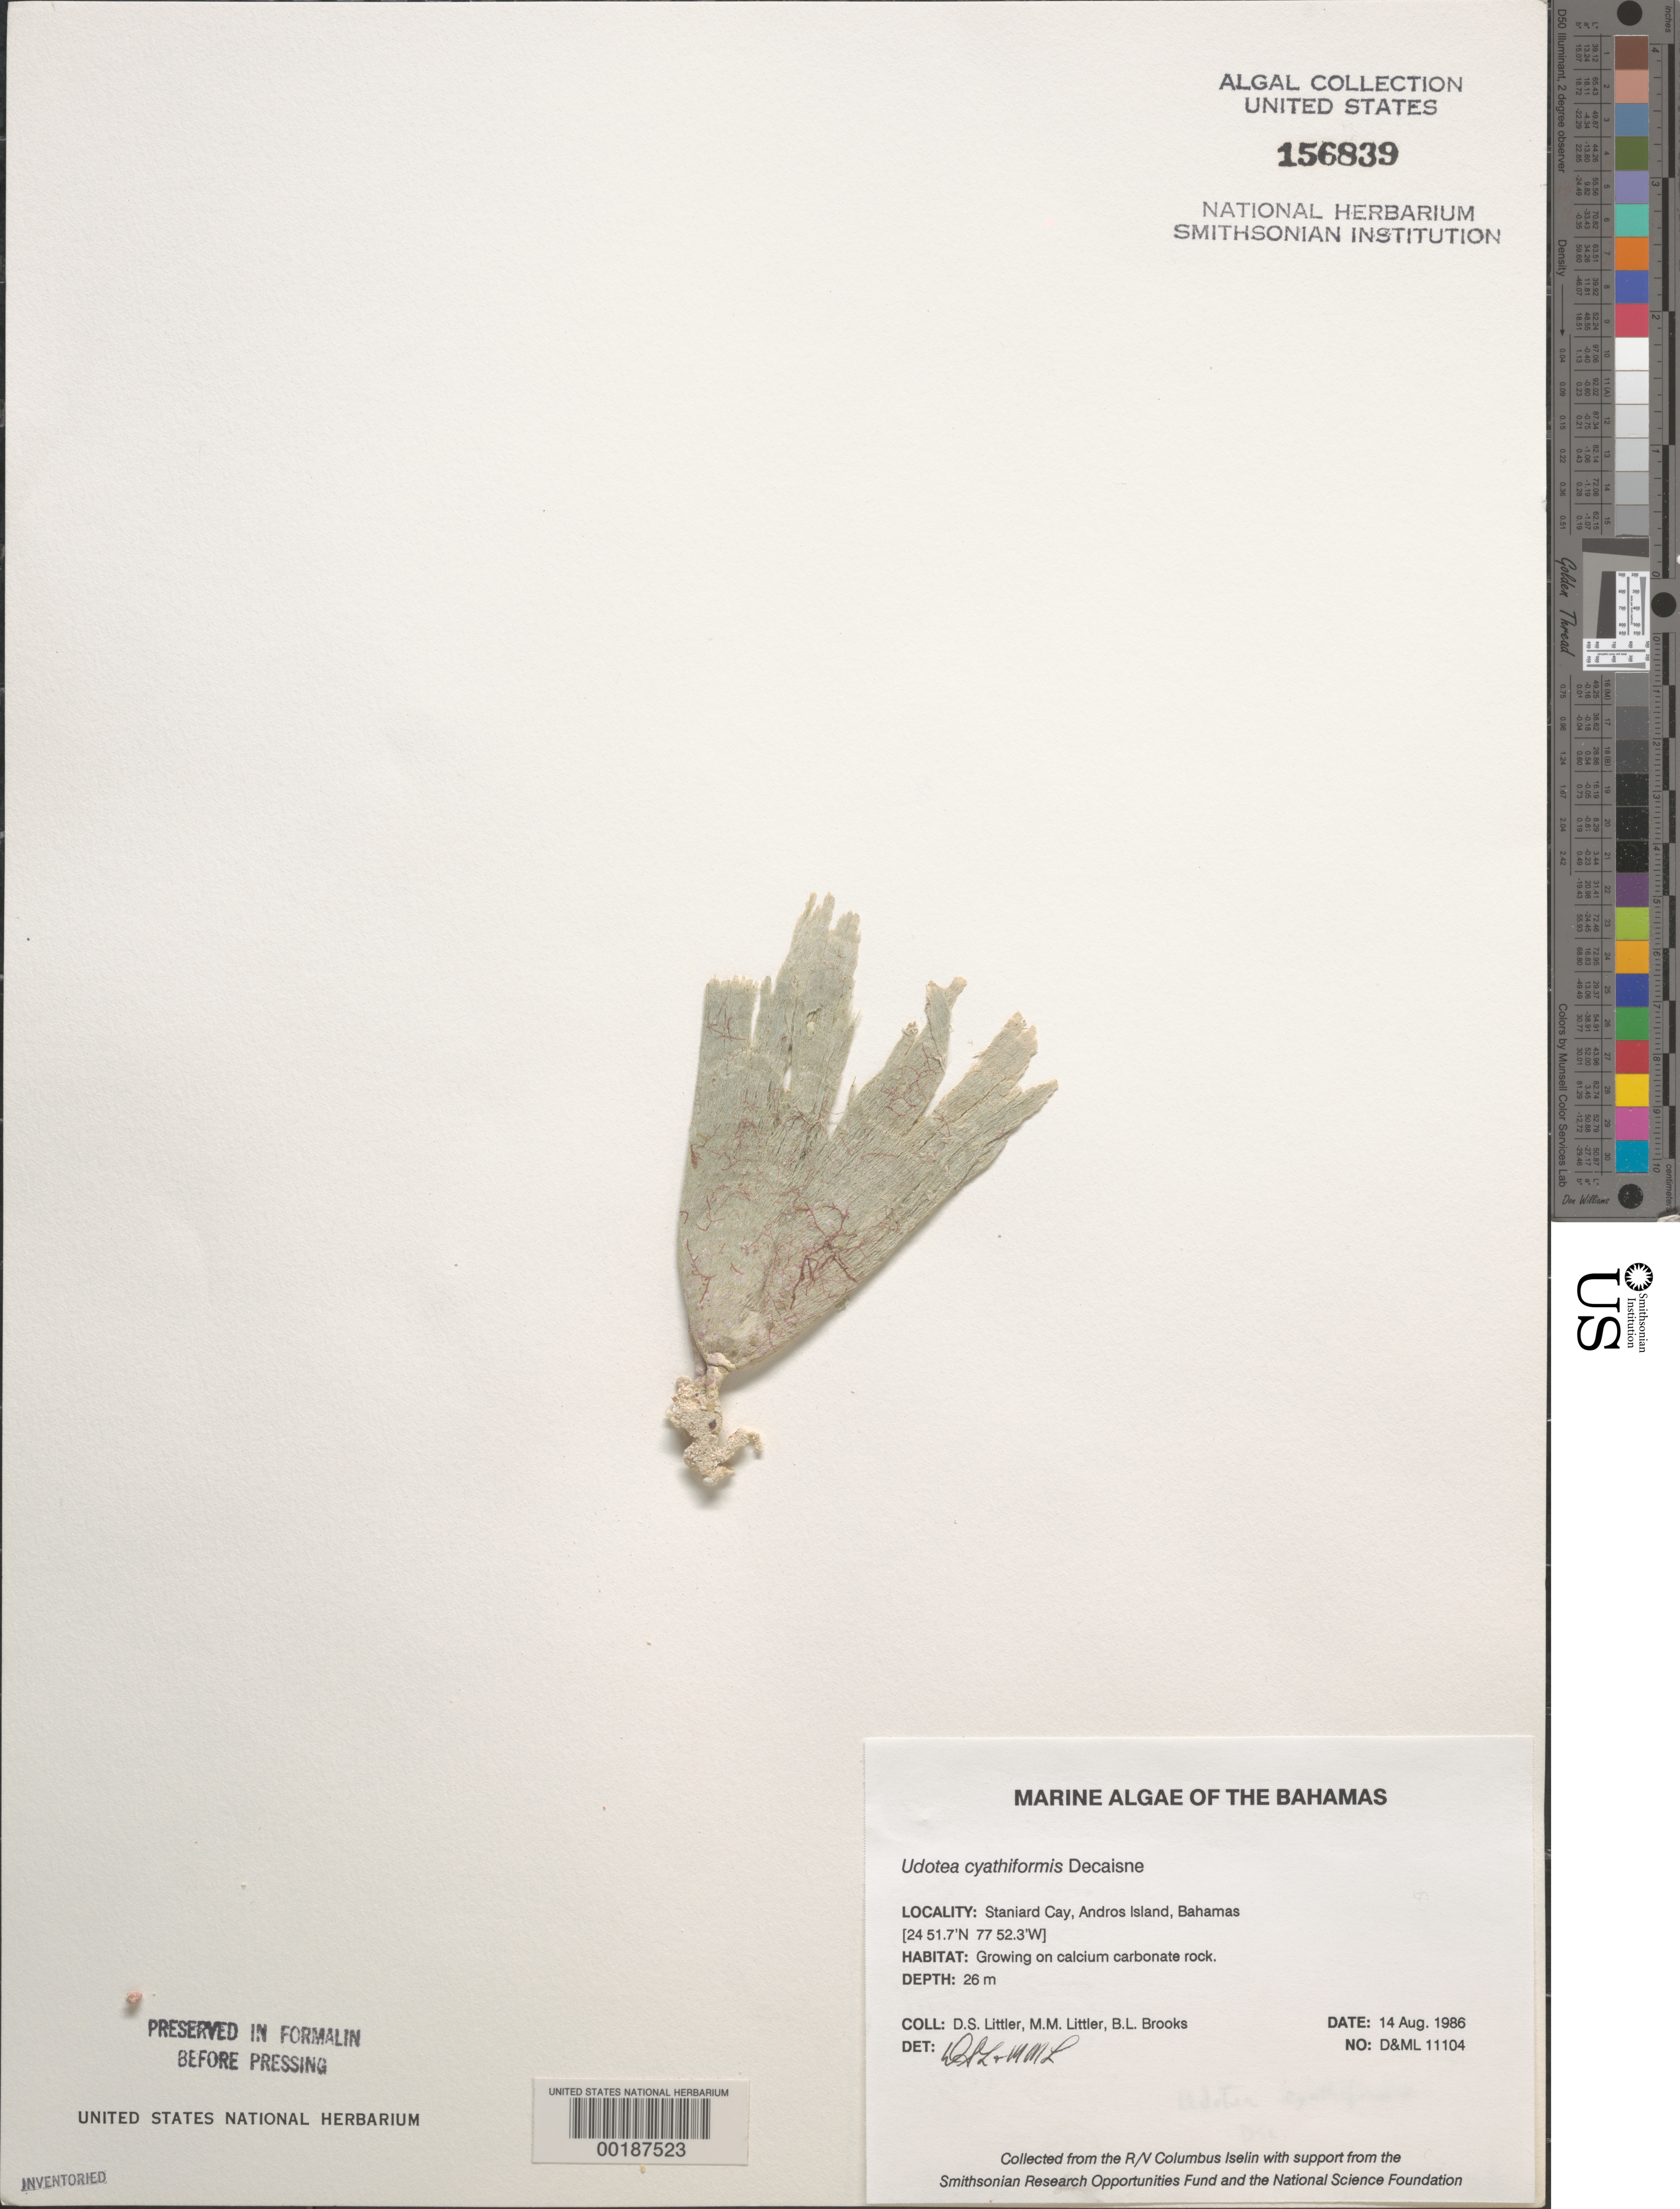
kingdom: Plantae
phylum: Chlorophyta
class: Ulvophyceae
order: Bryopsidales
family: Udoteaceae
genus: Udotea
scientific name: Udotea cyathiformis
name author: Decne.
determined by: Littler, D. S.; Littler, M. M.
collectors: D. S. Littler, M. M. Littler & B. Brooks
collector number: D&ML 11104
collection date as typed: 14 Aug 1986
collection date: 1986-08-14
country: Bahamas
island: Staniard Cay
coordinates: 24 51.7' N, 77 52.3' W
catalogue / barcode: US 156839